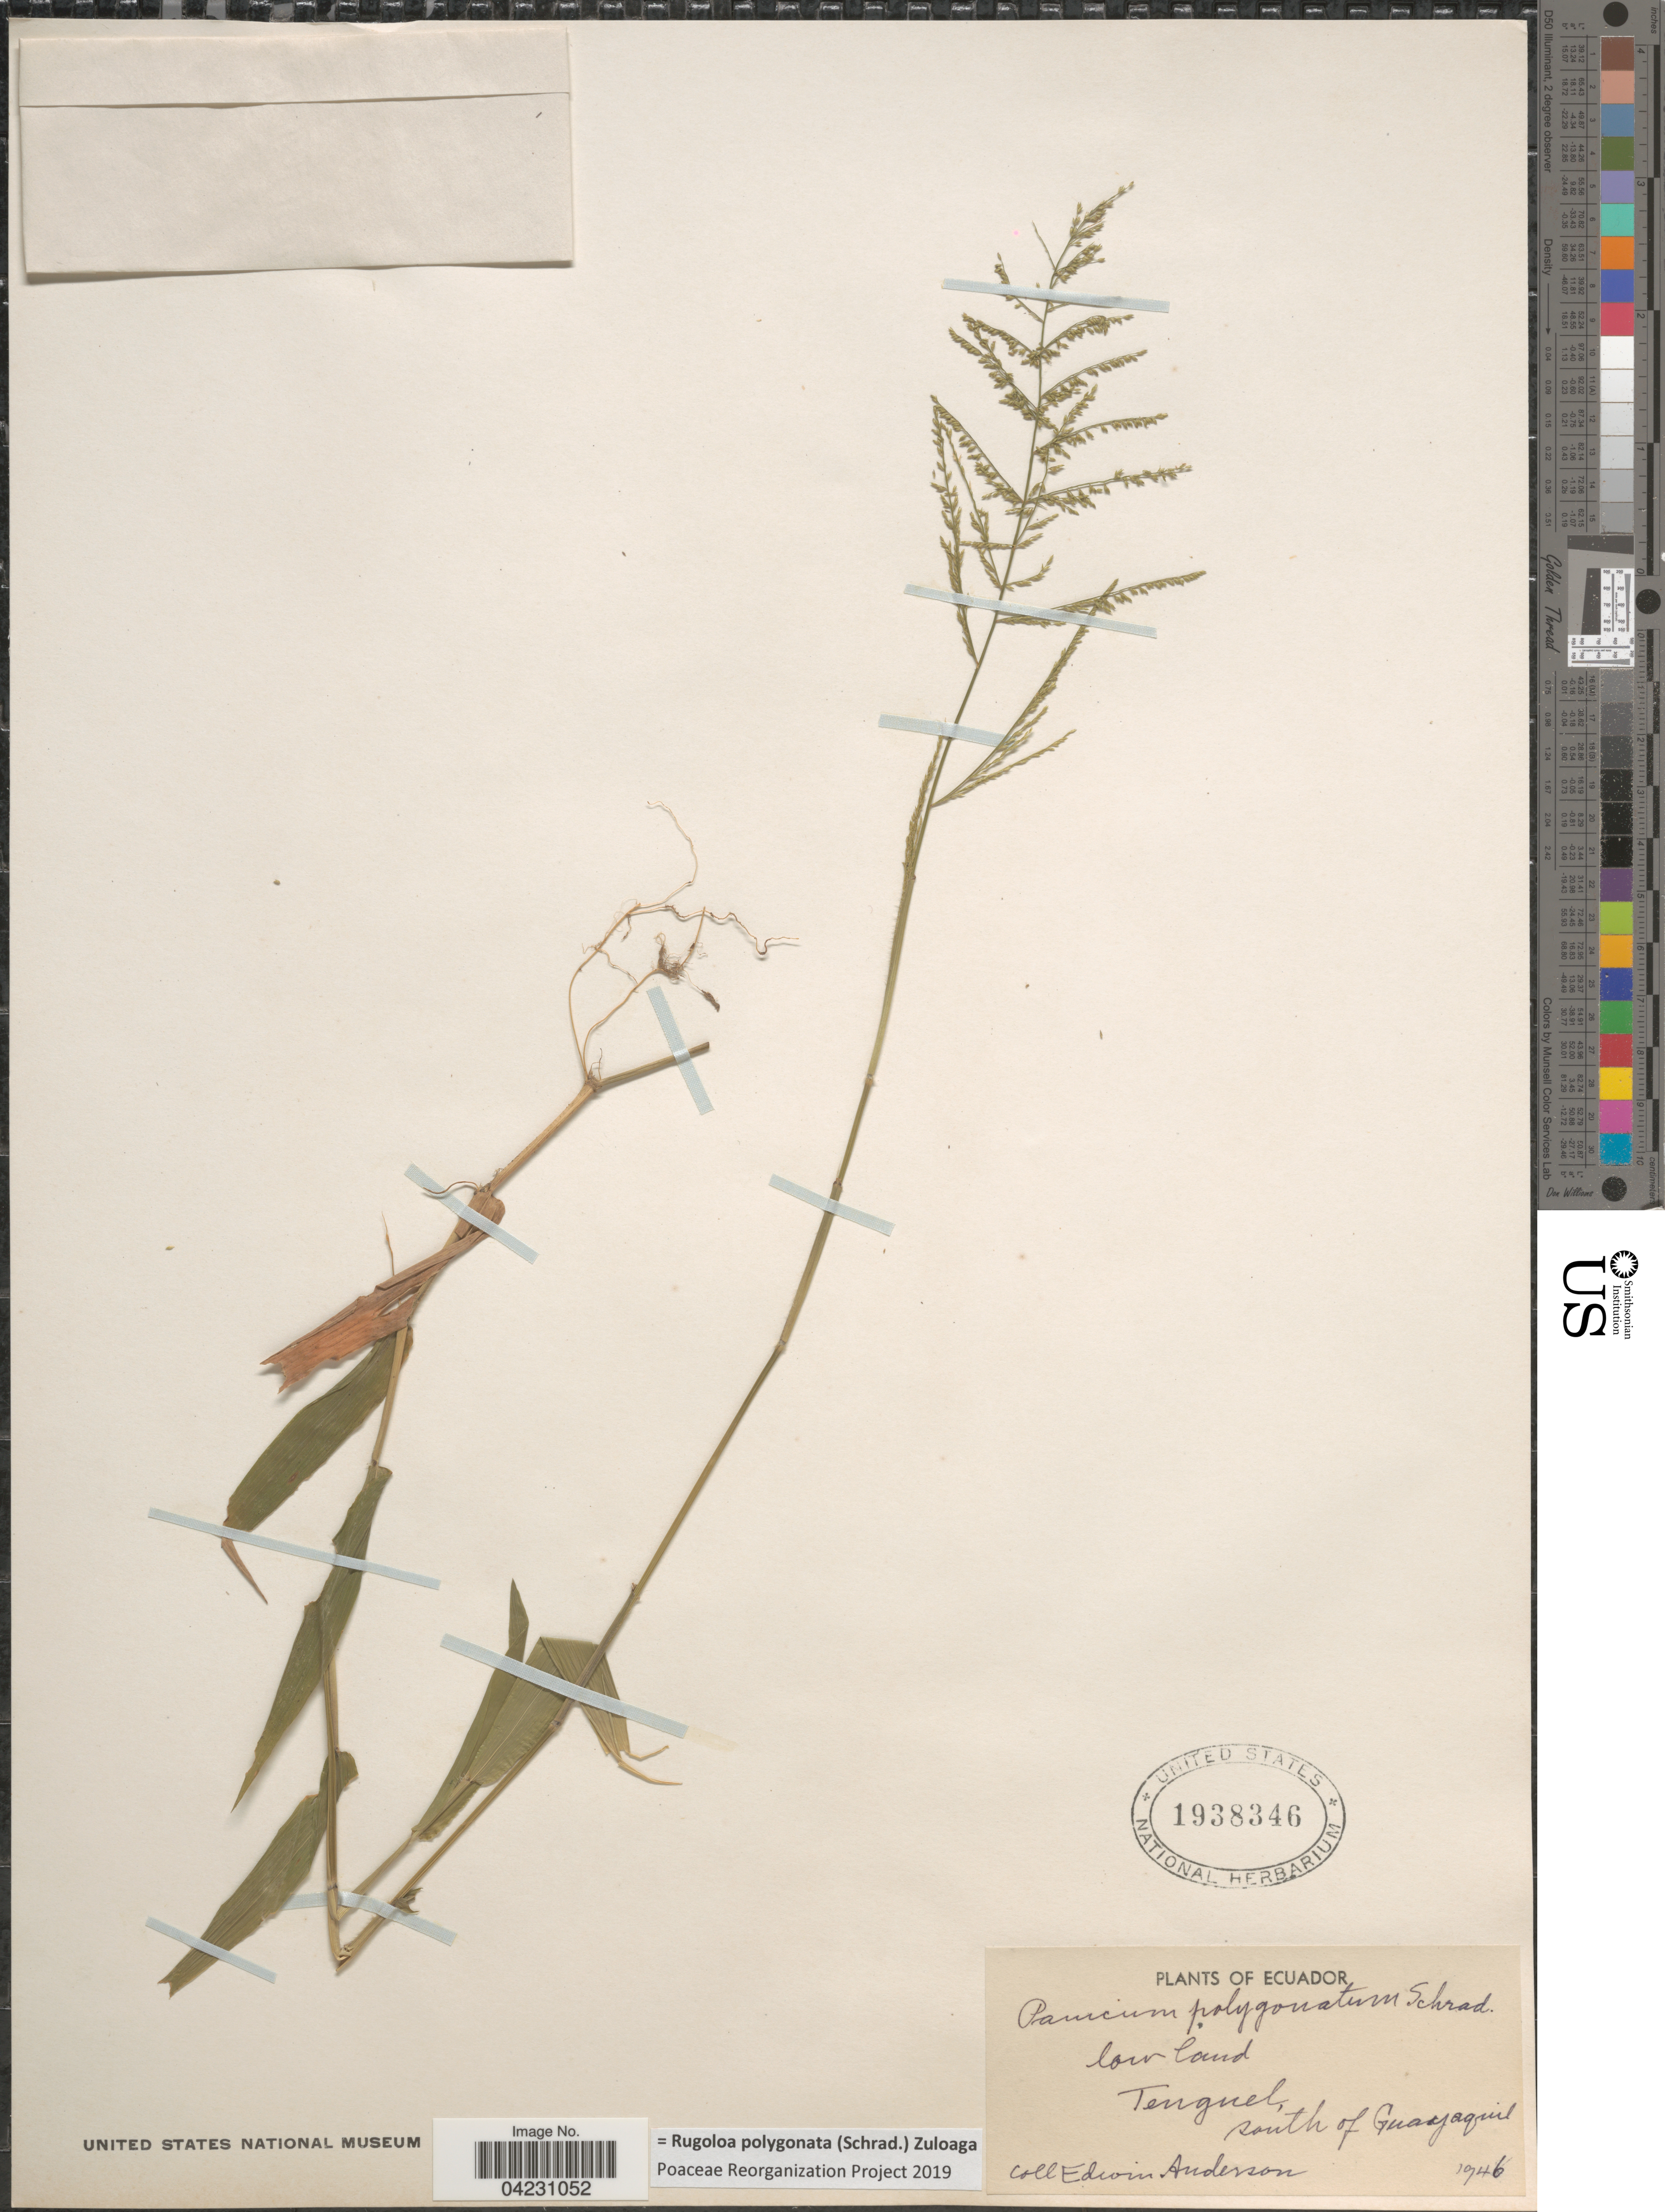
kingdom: Plantae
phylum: Tracheophyta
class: Liliopsida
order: Poales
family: Poaceae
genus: Rugoloa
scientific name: Rugoloa polygonata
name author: (Schrad.) Zuloaga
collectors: E. Anderson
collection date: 1946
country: Ecuador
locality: Tenguel, south of Guayaquil.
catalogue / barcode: US 1938346